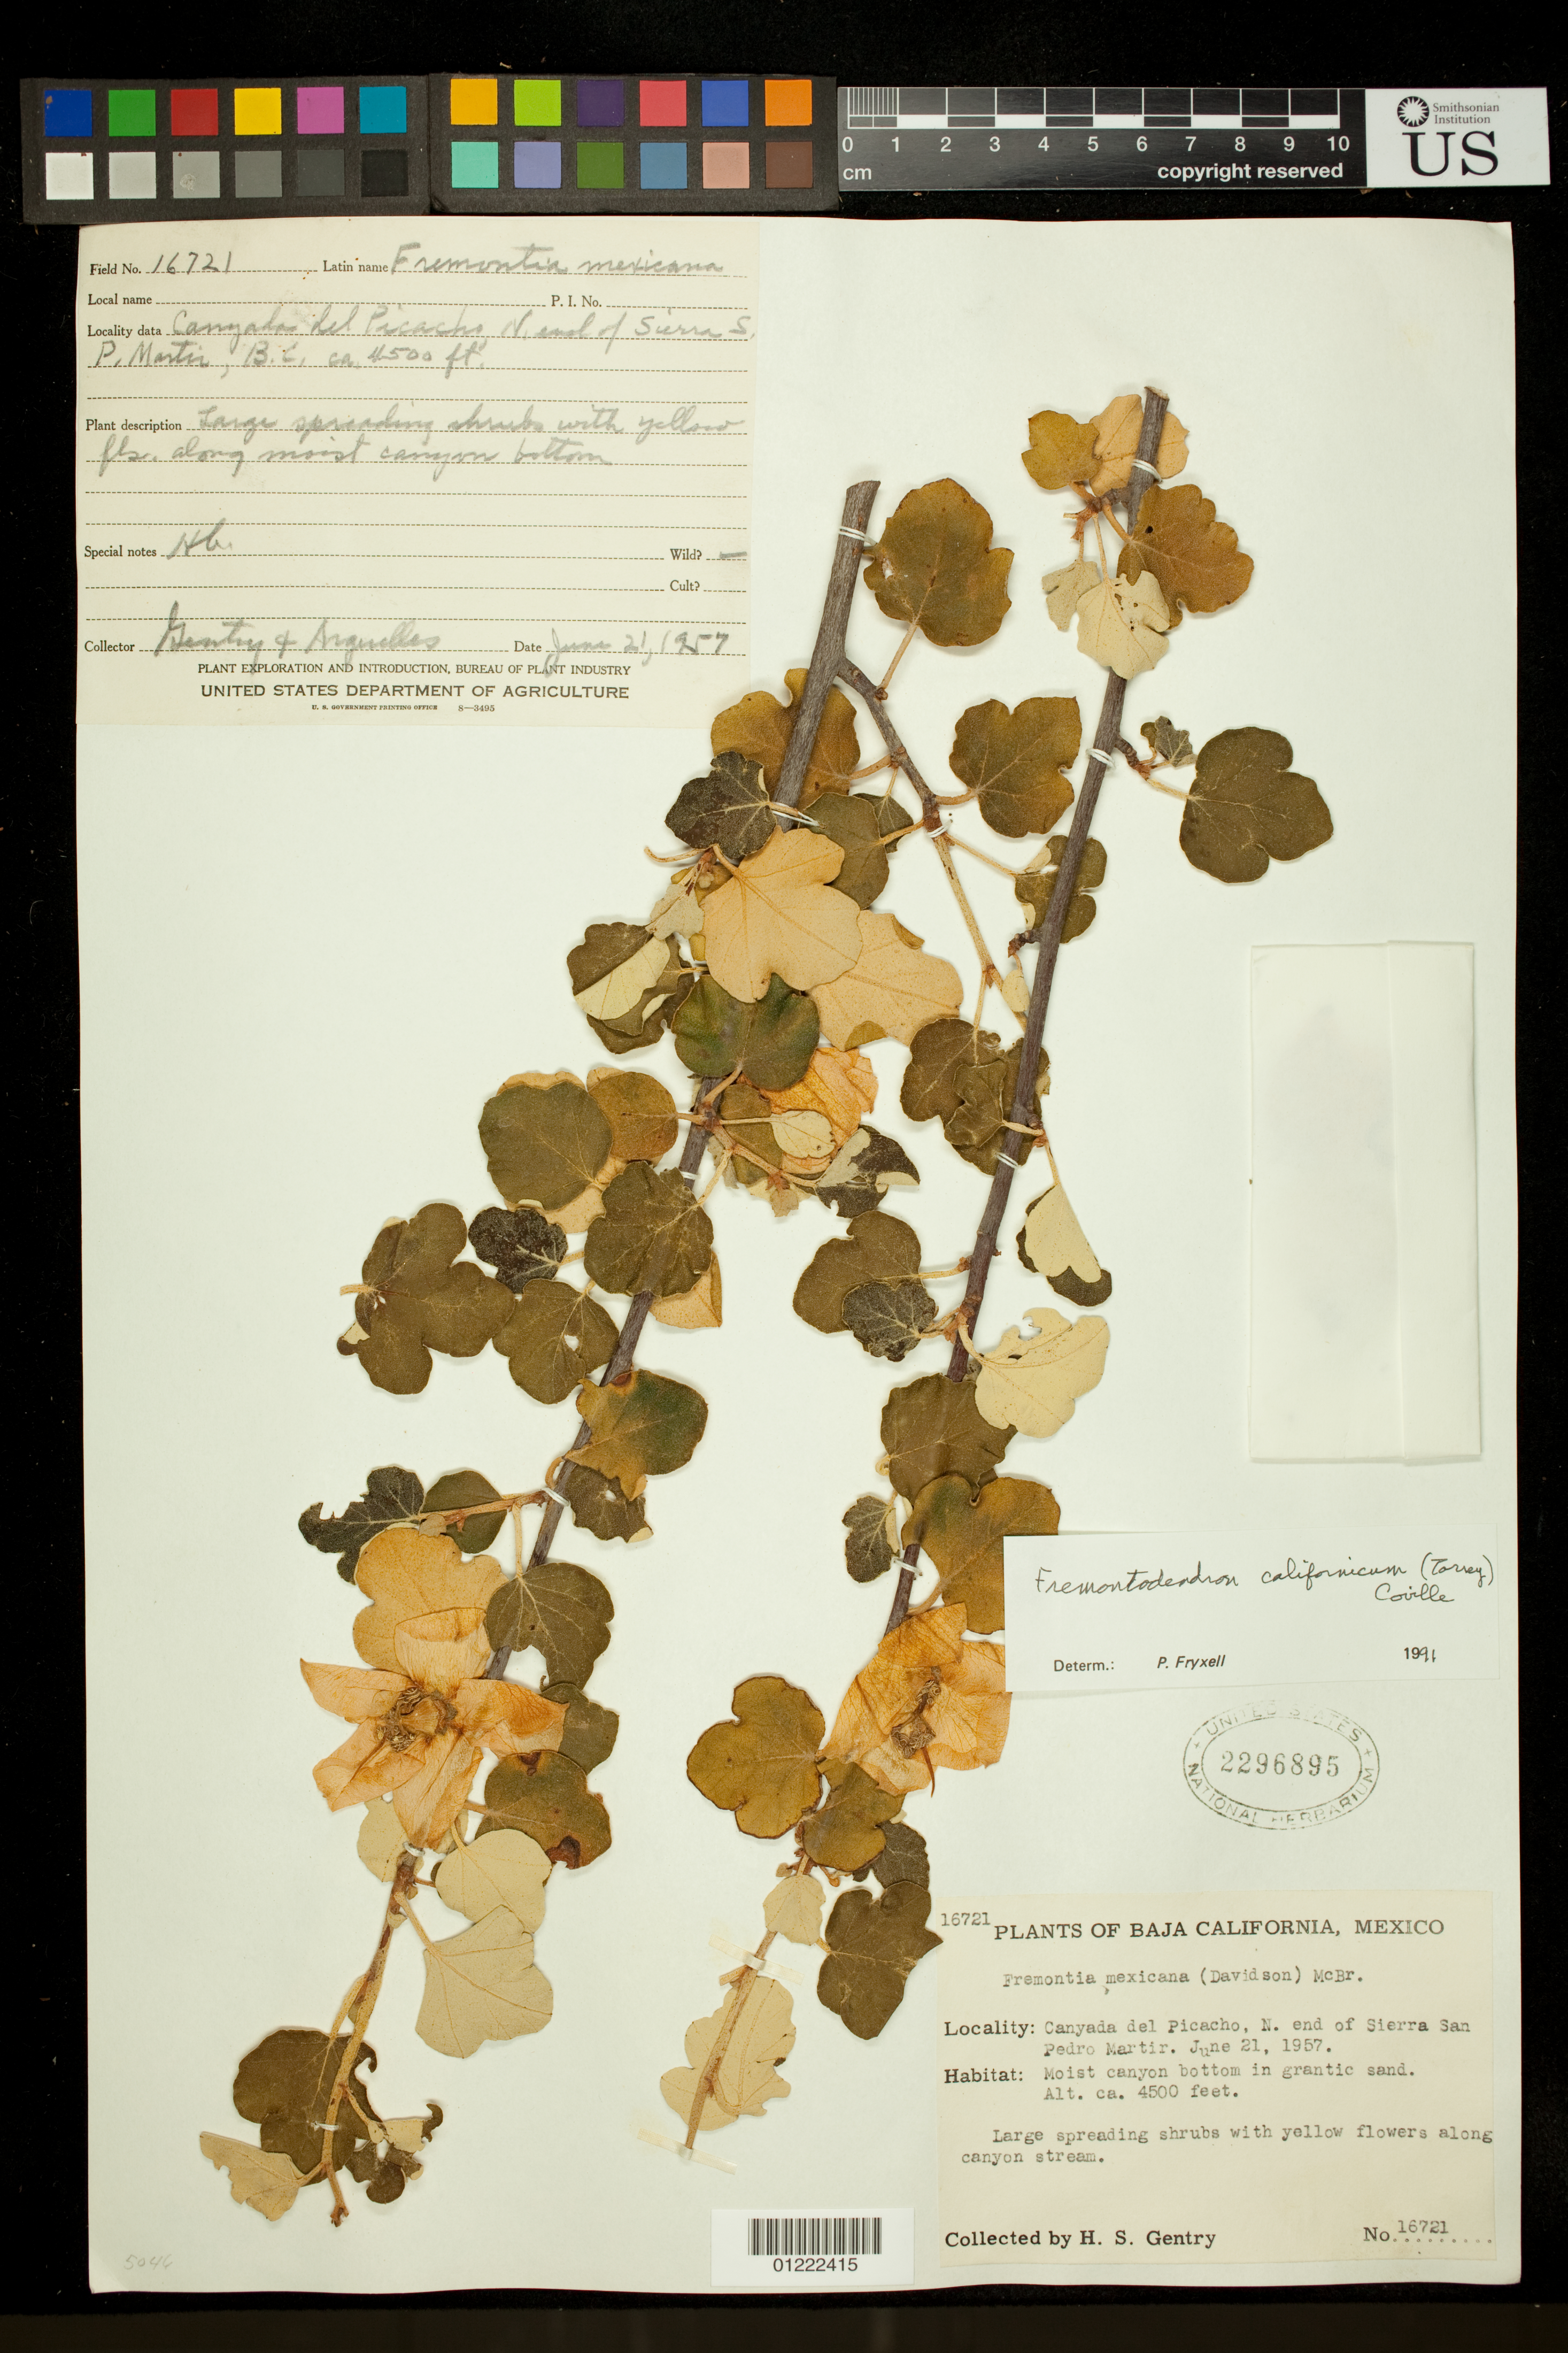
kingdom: Plantae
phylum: Tracheophyta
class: Magnoliopsida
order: Malvales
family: Malvaceae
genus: Fremontodendron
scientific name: Fremontodendron californicum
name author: (Torr.) Coville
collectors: H. S. Gentry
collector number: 16721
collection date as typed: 6/21/1957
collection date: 1957-06-21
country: Mexico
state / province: Baja California Norte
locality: Canyada del Picacho, N. end of Sierra San Pedro Martir. Moist canyon bottom in grantic sand.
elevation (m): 1372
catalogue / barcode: US 2296895